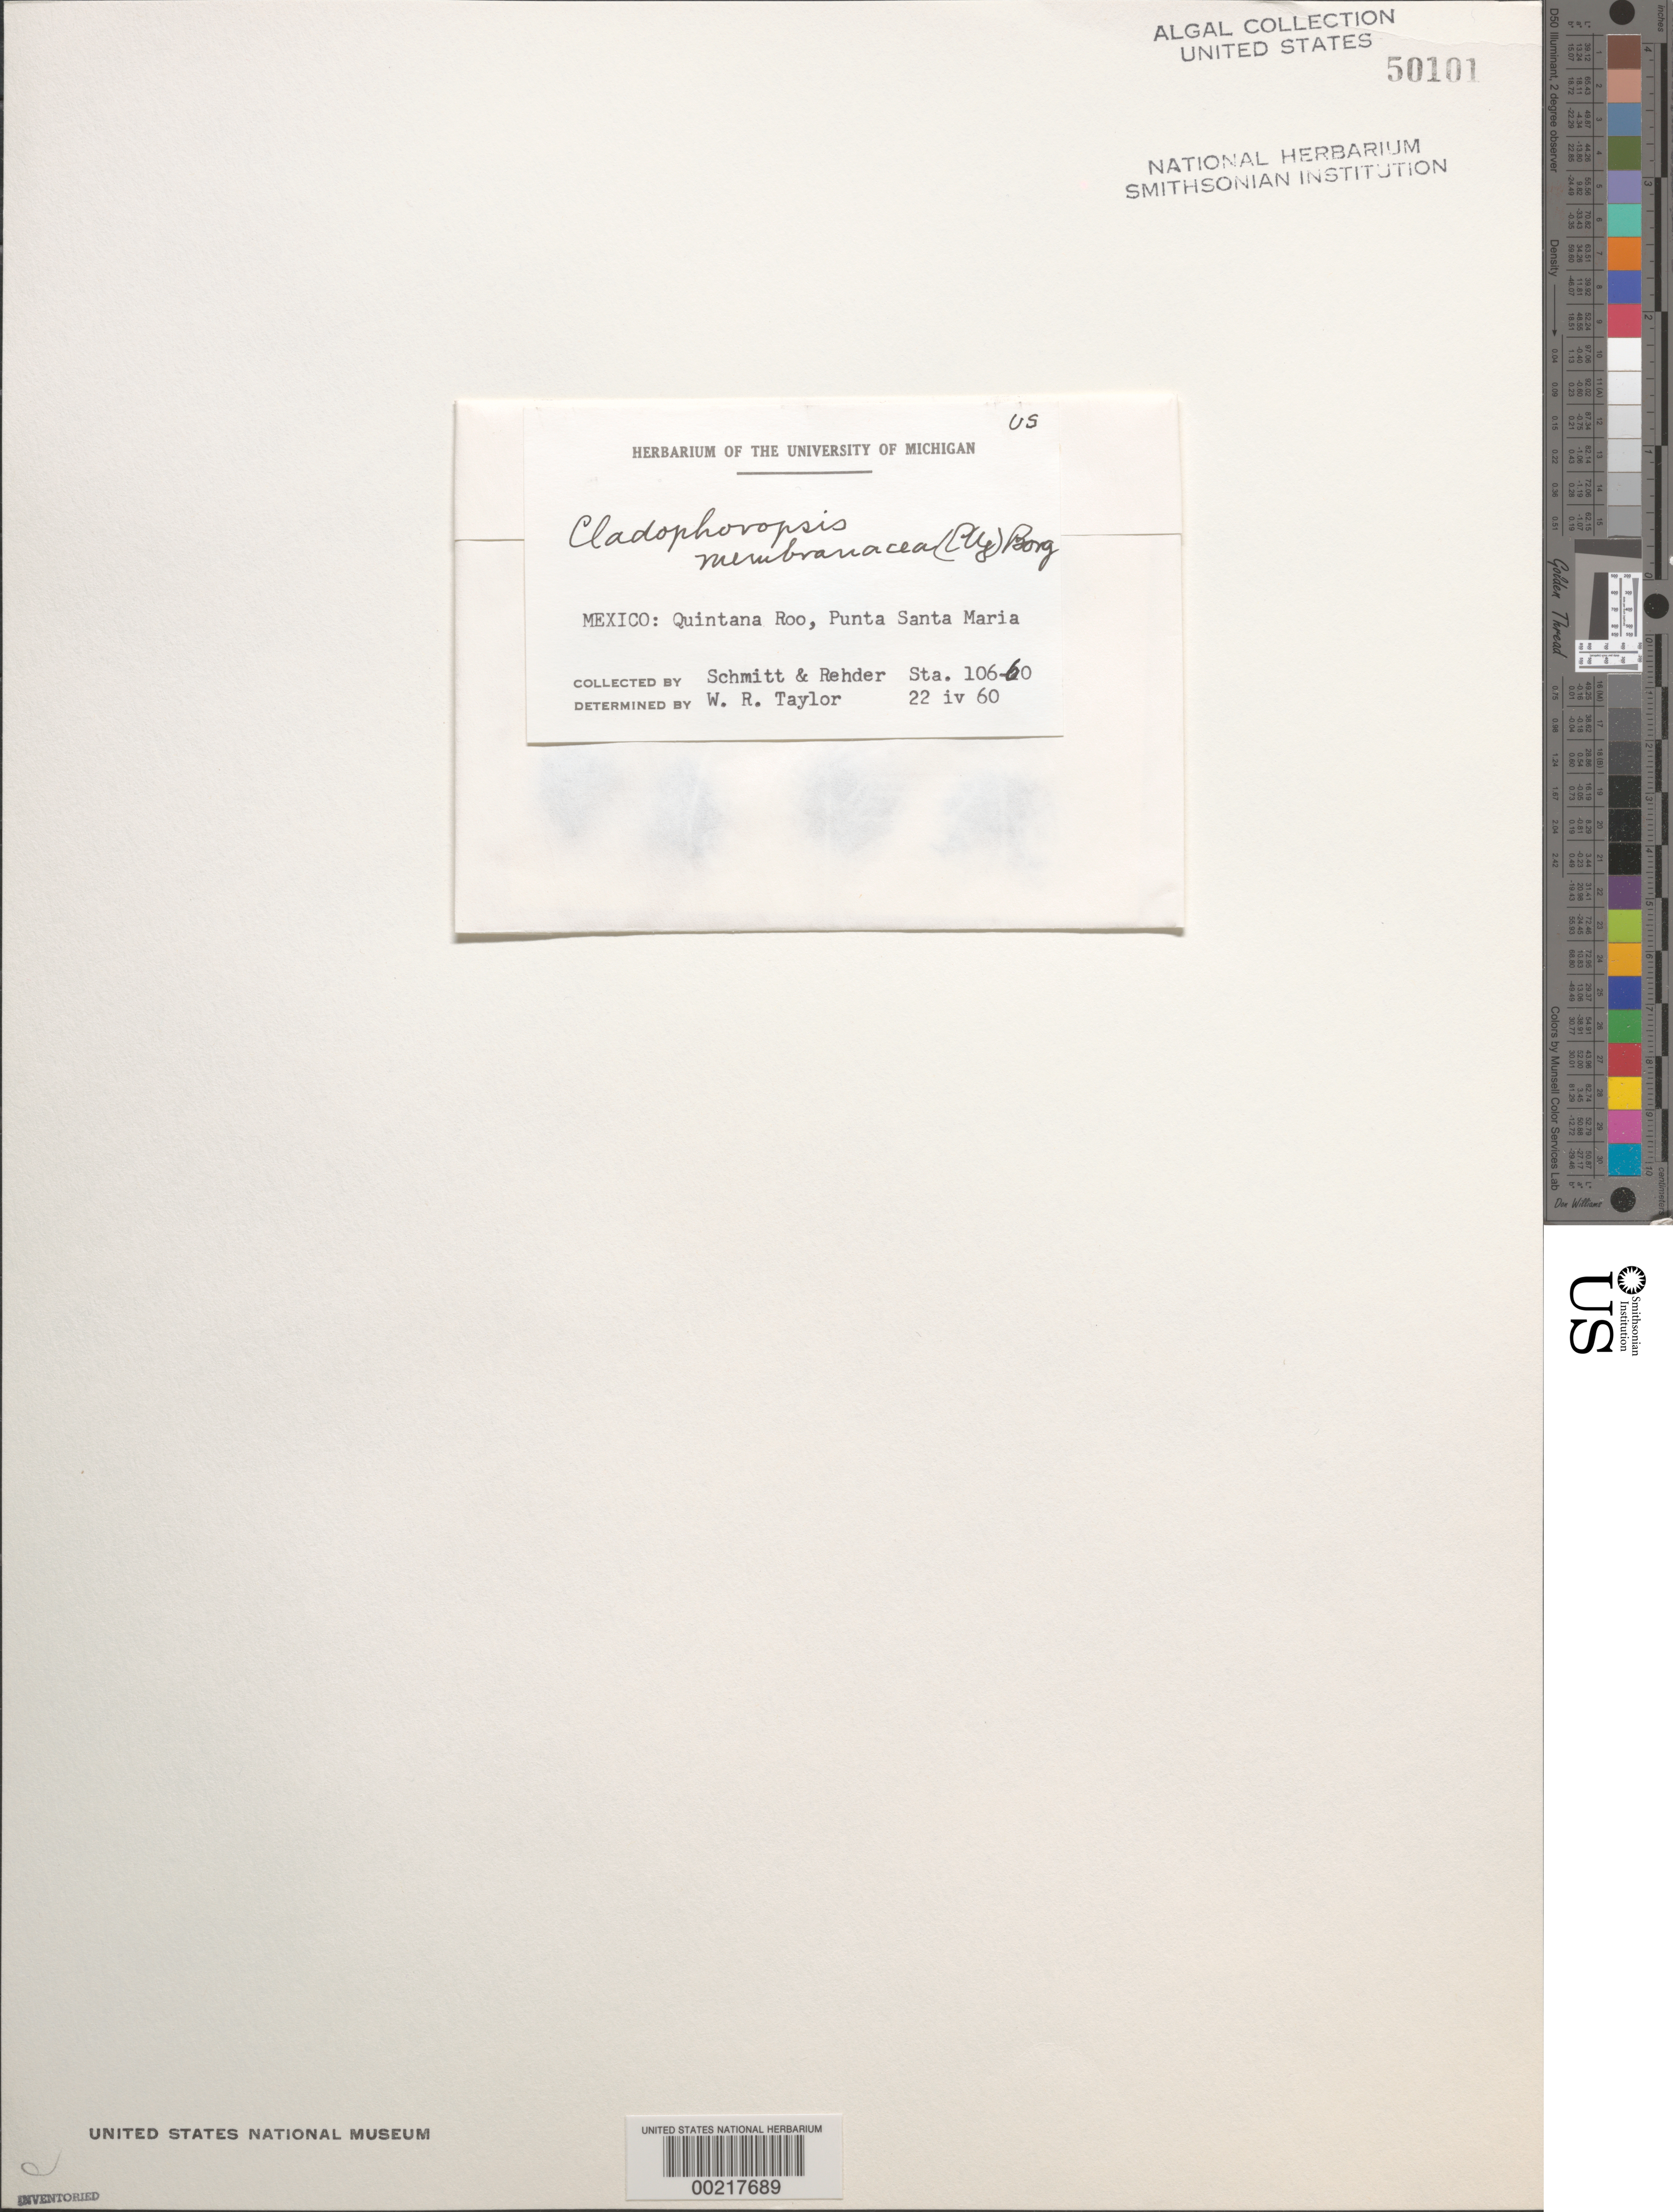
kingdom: Plantae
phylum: Chlorophyta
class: Ulvophyceae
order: Siphonocladales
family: Boodleaceae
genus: Cladophoropsis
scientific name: Cladophoropsis membranacea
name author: (Hofman-Bang) Børgesen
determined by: Taylor, William R.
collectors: W. L. Schmitt & H. A. Rehder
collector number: Station 106-60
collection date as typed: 22 Apr 1960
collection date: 1960-04-22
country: Mexico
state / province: Quintana Roo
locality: Punta Santa Maria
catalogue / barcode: US 50101